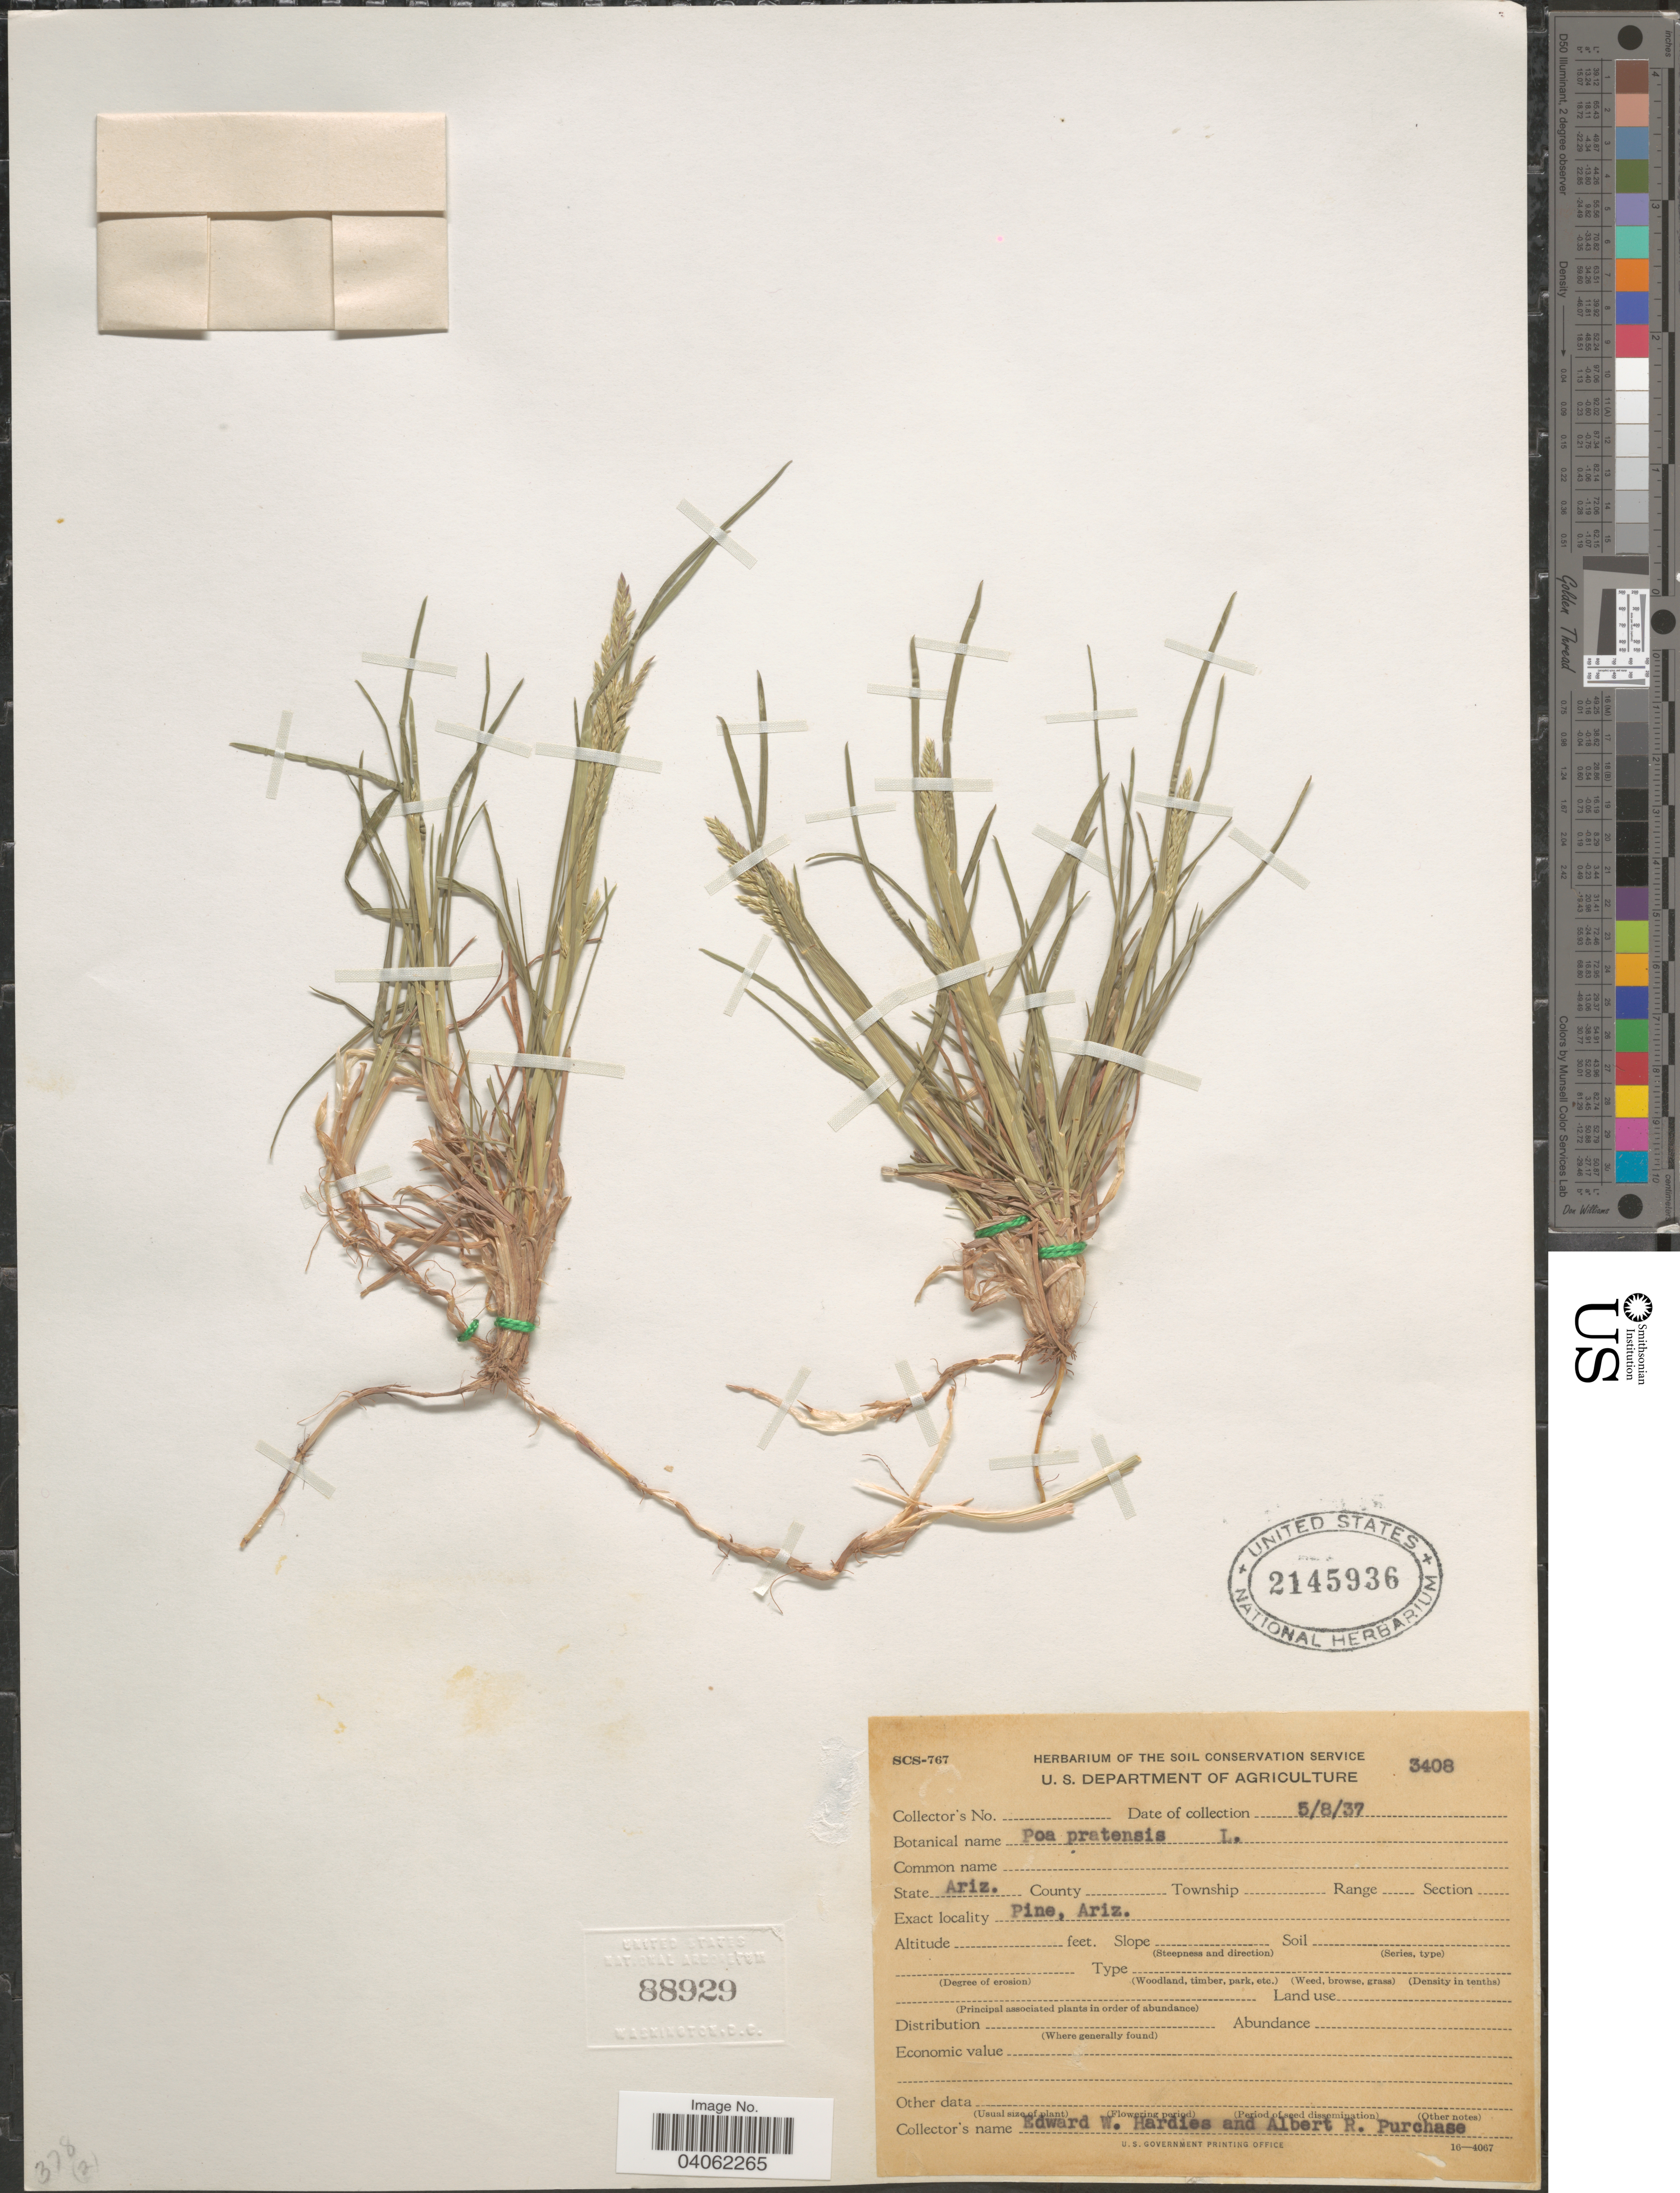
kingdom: Plantae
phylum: Tracheophyta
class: Liliopsida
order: Poales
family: Poaceae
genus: Poa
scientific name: Poa pratensis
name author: L.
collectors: E. Hardies & A. Purchase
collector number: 3408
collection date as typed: Transcribed d/m/y: 8/5/37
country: United States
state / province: Arizona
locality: Pine.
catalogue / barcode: US 2145936